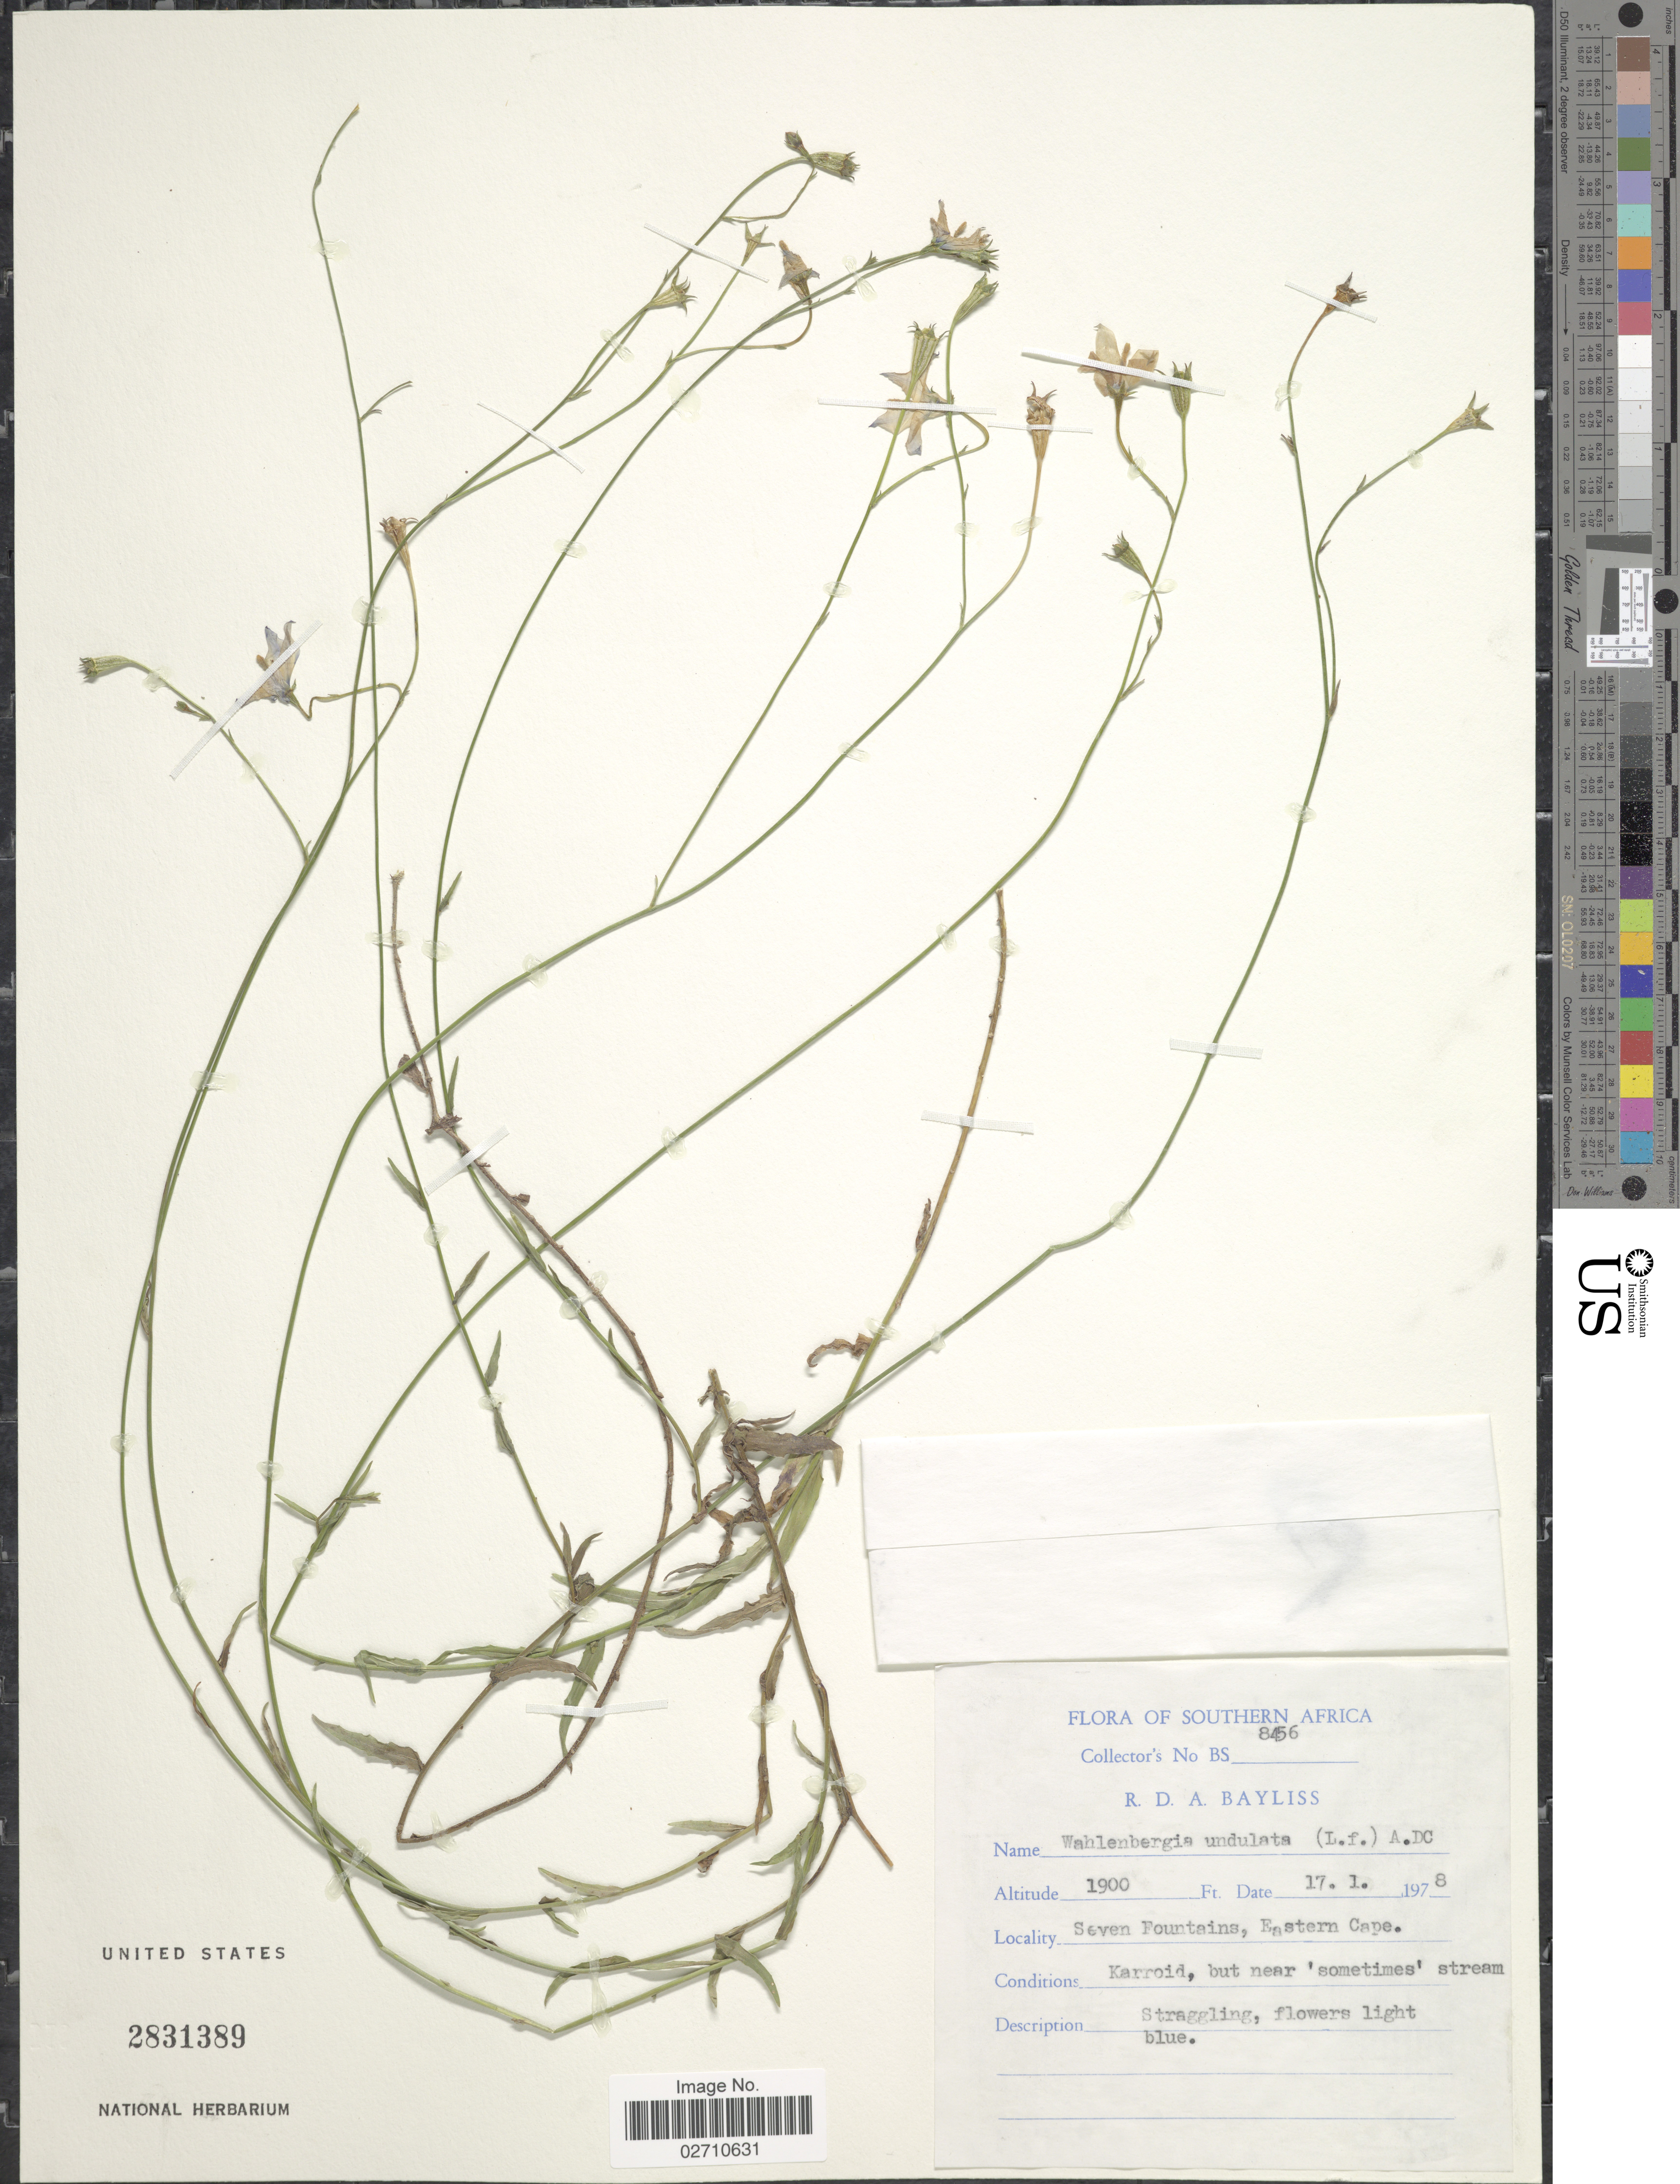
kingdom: Plantae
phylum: Tracheophyta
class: Magnoliopsida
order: Asterales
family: Campanulaceae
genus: Wahlenbergia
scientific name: Wahlenbergia undulata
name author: (L. f.) A. DC.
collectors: R. Bayliss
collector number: BS8456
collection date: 1978-01-17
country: South Africa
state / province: Eastern Cape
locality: Seven Fountains, Eastern Cape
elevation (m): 579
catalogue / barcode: US 2831389